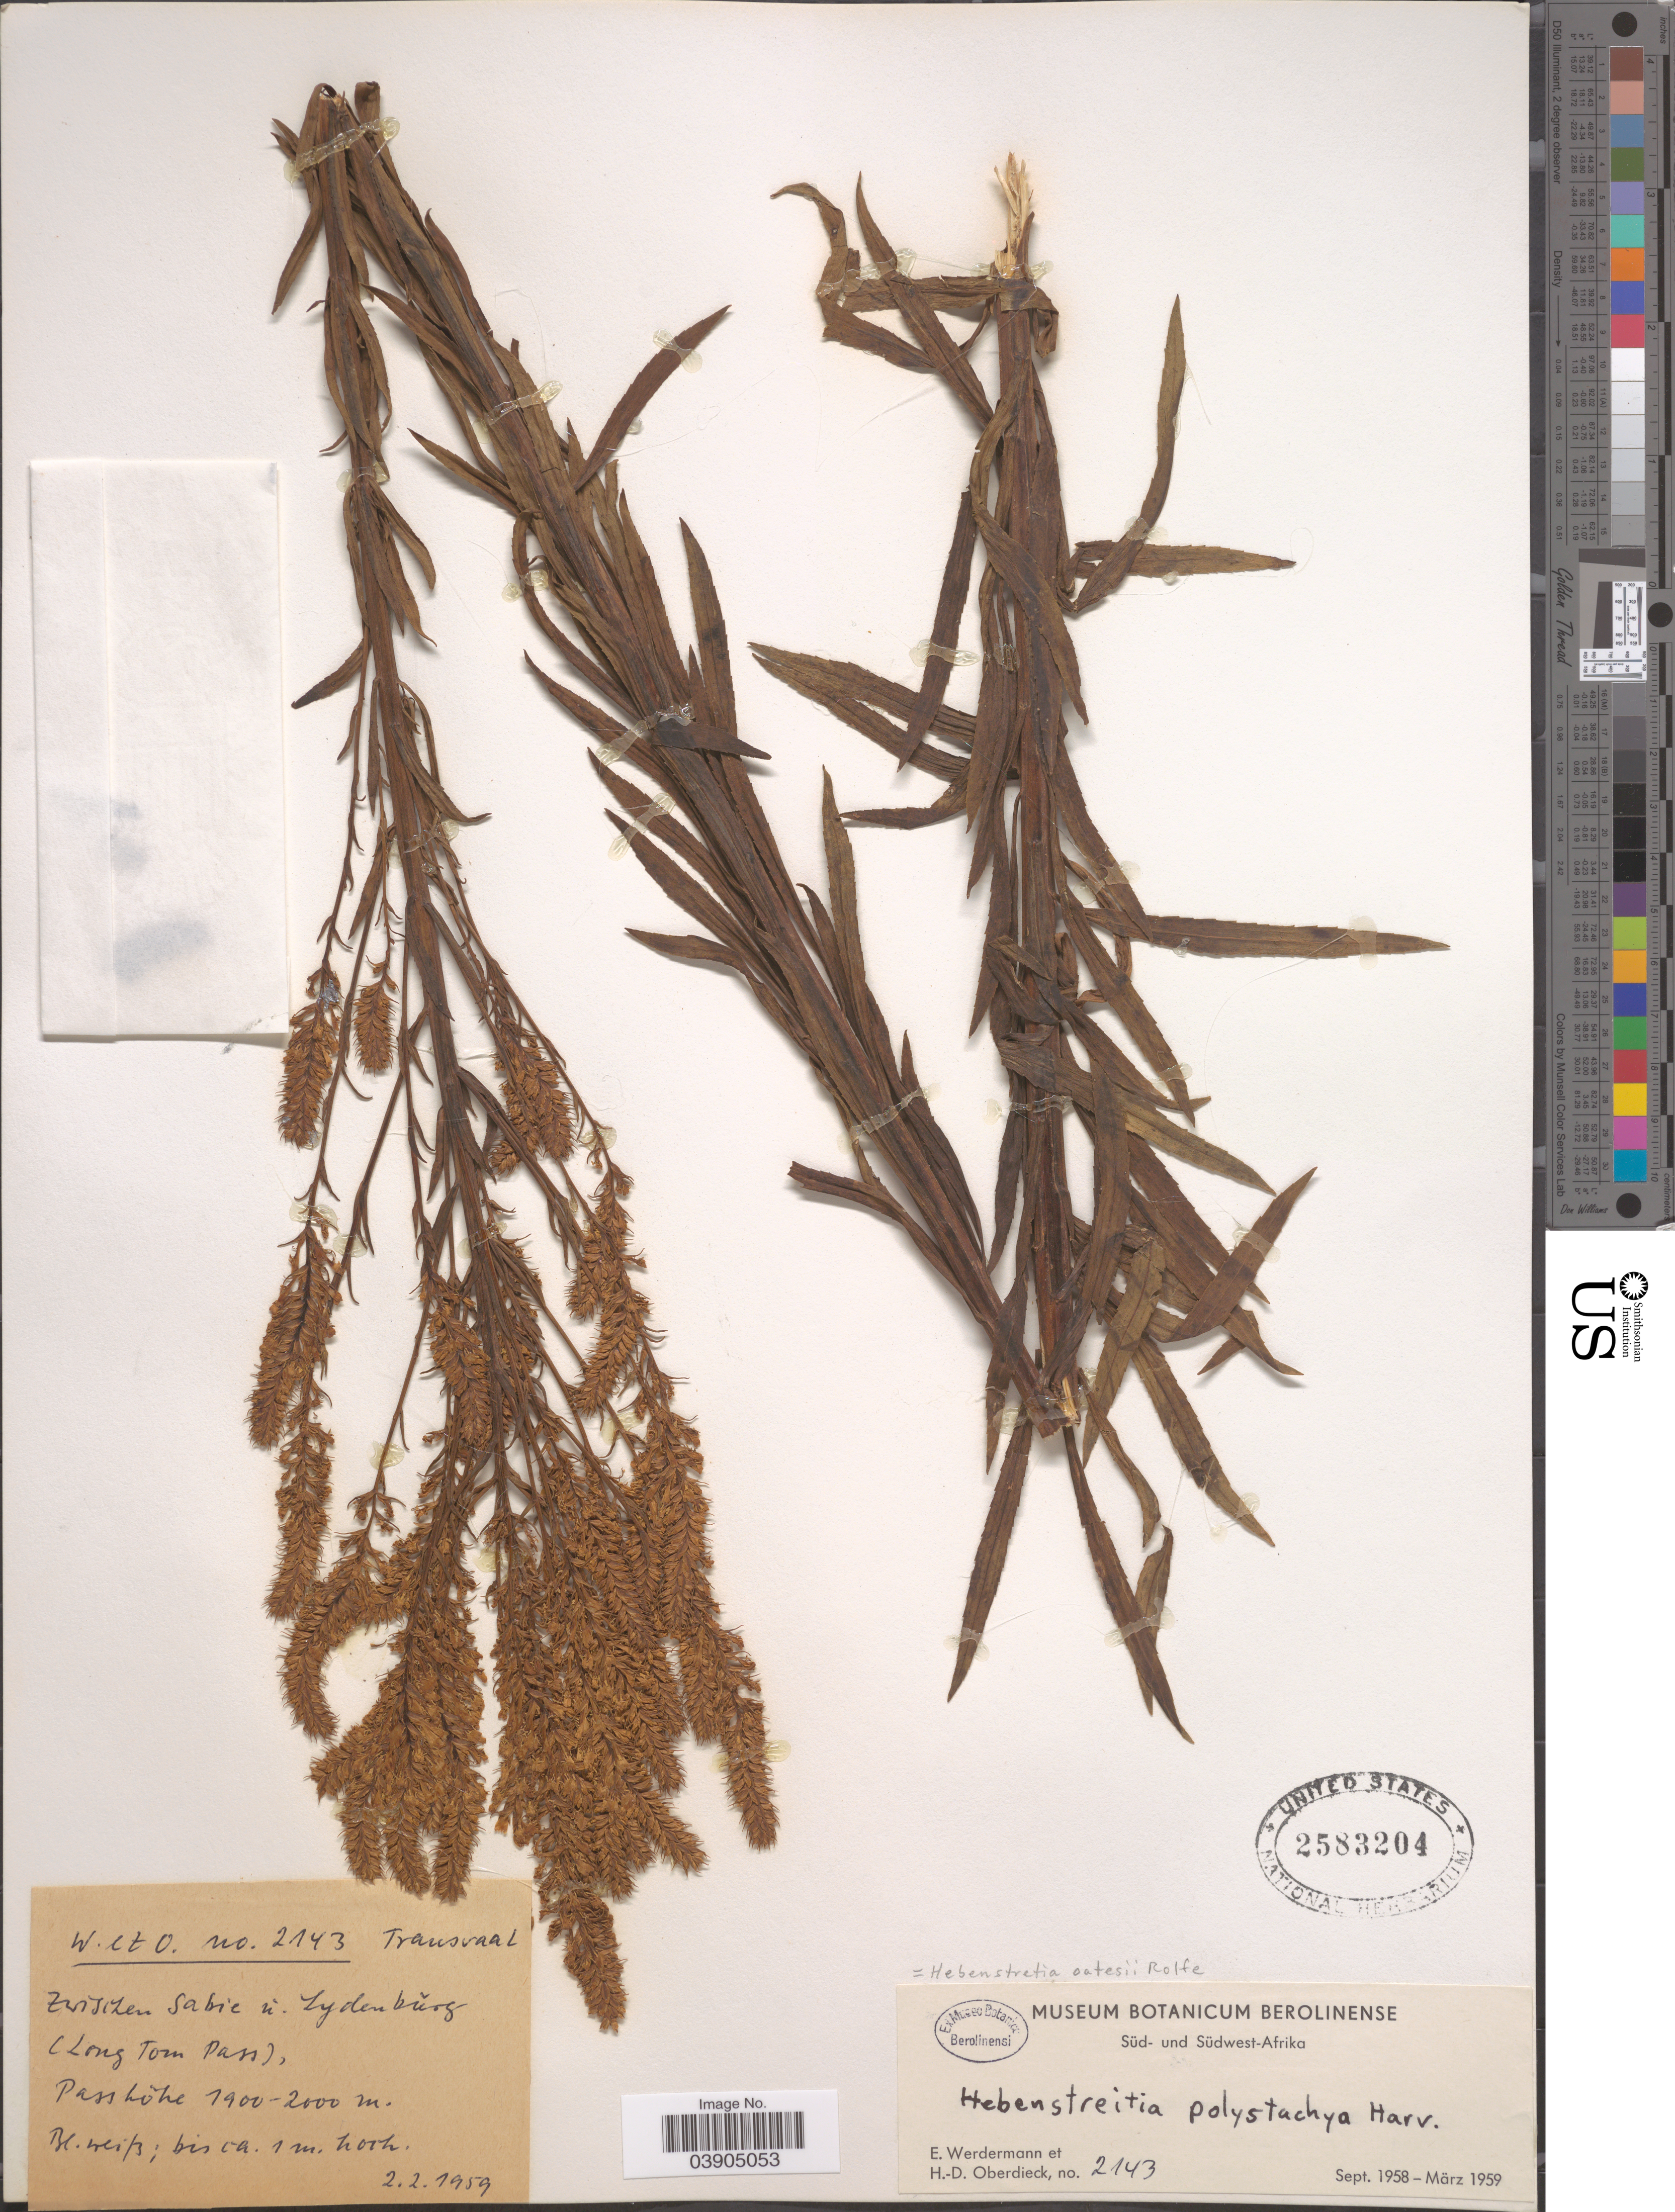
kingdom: Plantae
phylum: Tracheophyta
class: Magnoliopsida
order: Lamiales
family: Scrophulariaceae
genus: Hebenstretia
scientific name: Hebenstretia oatesii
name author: Rolfe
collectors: E. Werdermann & H. Oberdieck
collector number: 2143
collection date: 1959-02-02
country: South Africa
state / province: Mpumalanga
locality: Transvaal. Zwischen Sabie in Lydenbŭrg (Long Tom Pass).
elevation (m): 1900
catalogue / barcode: US 2583204